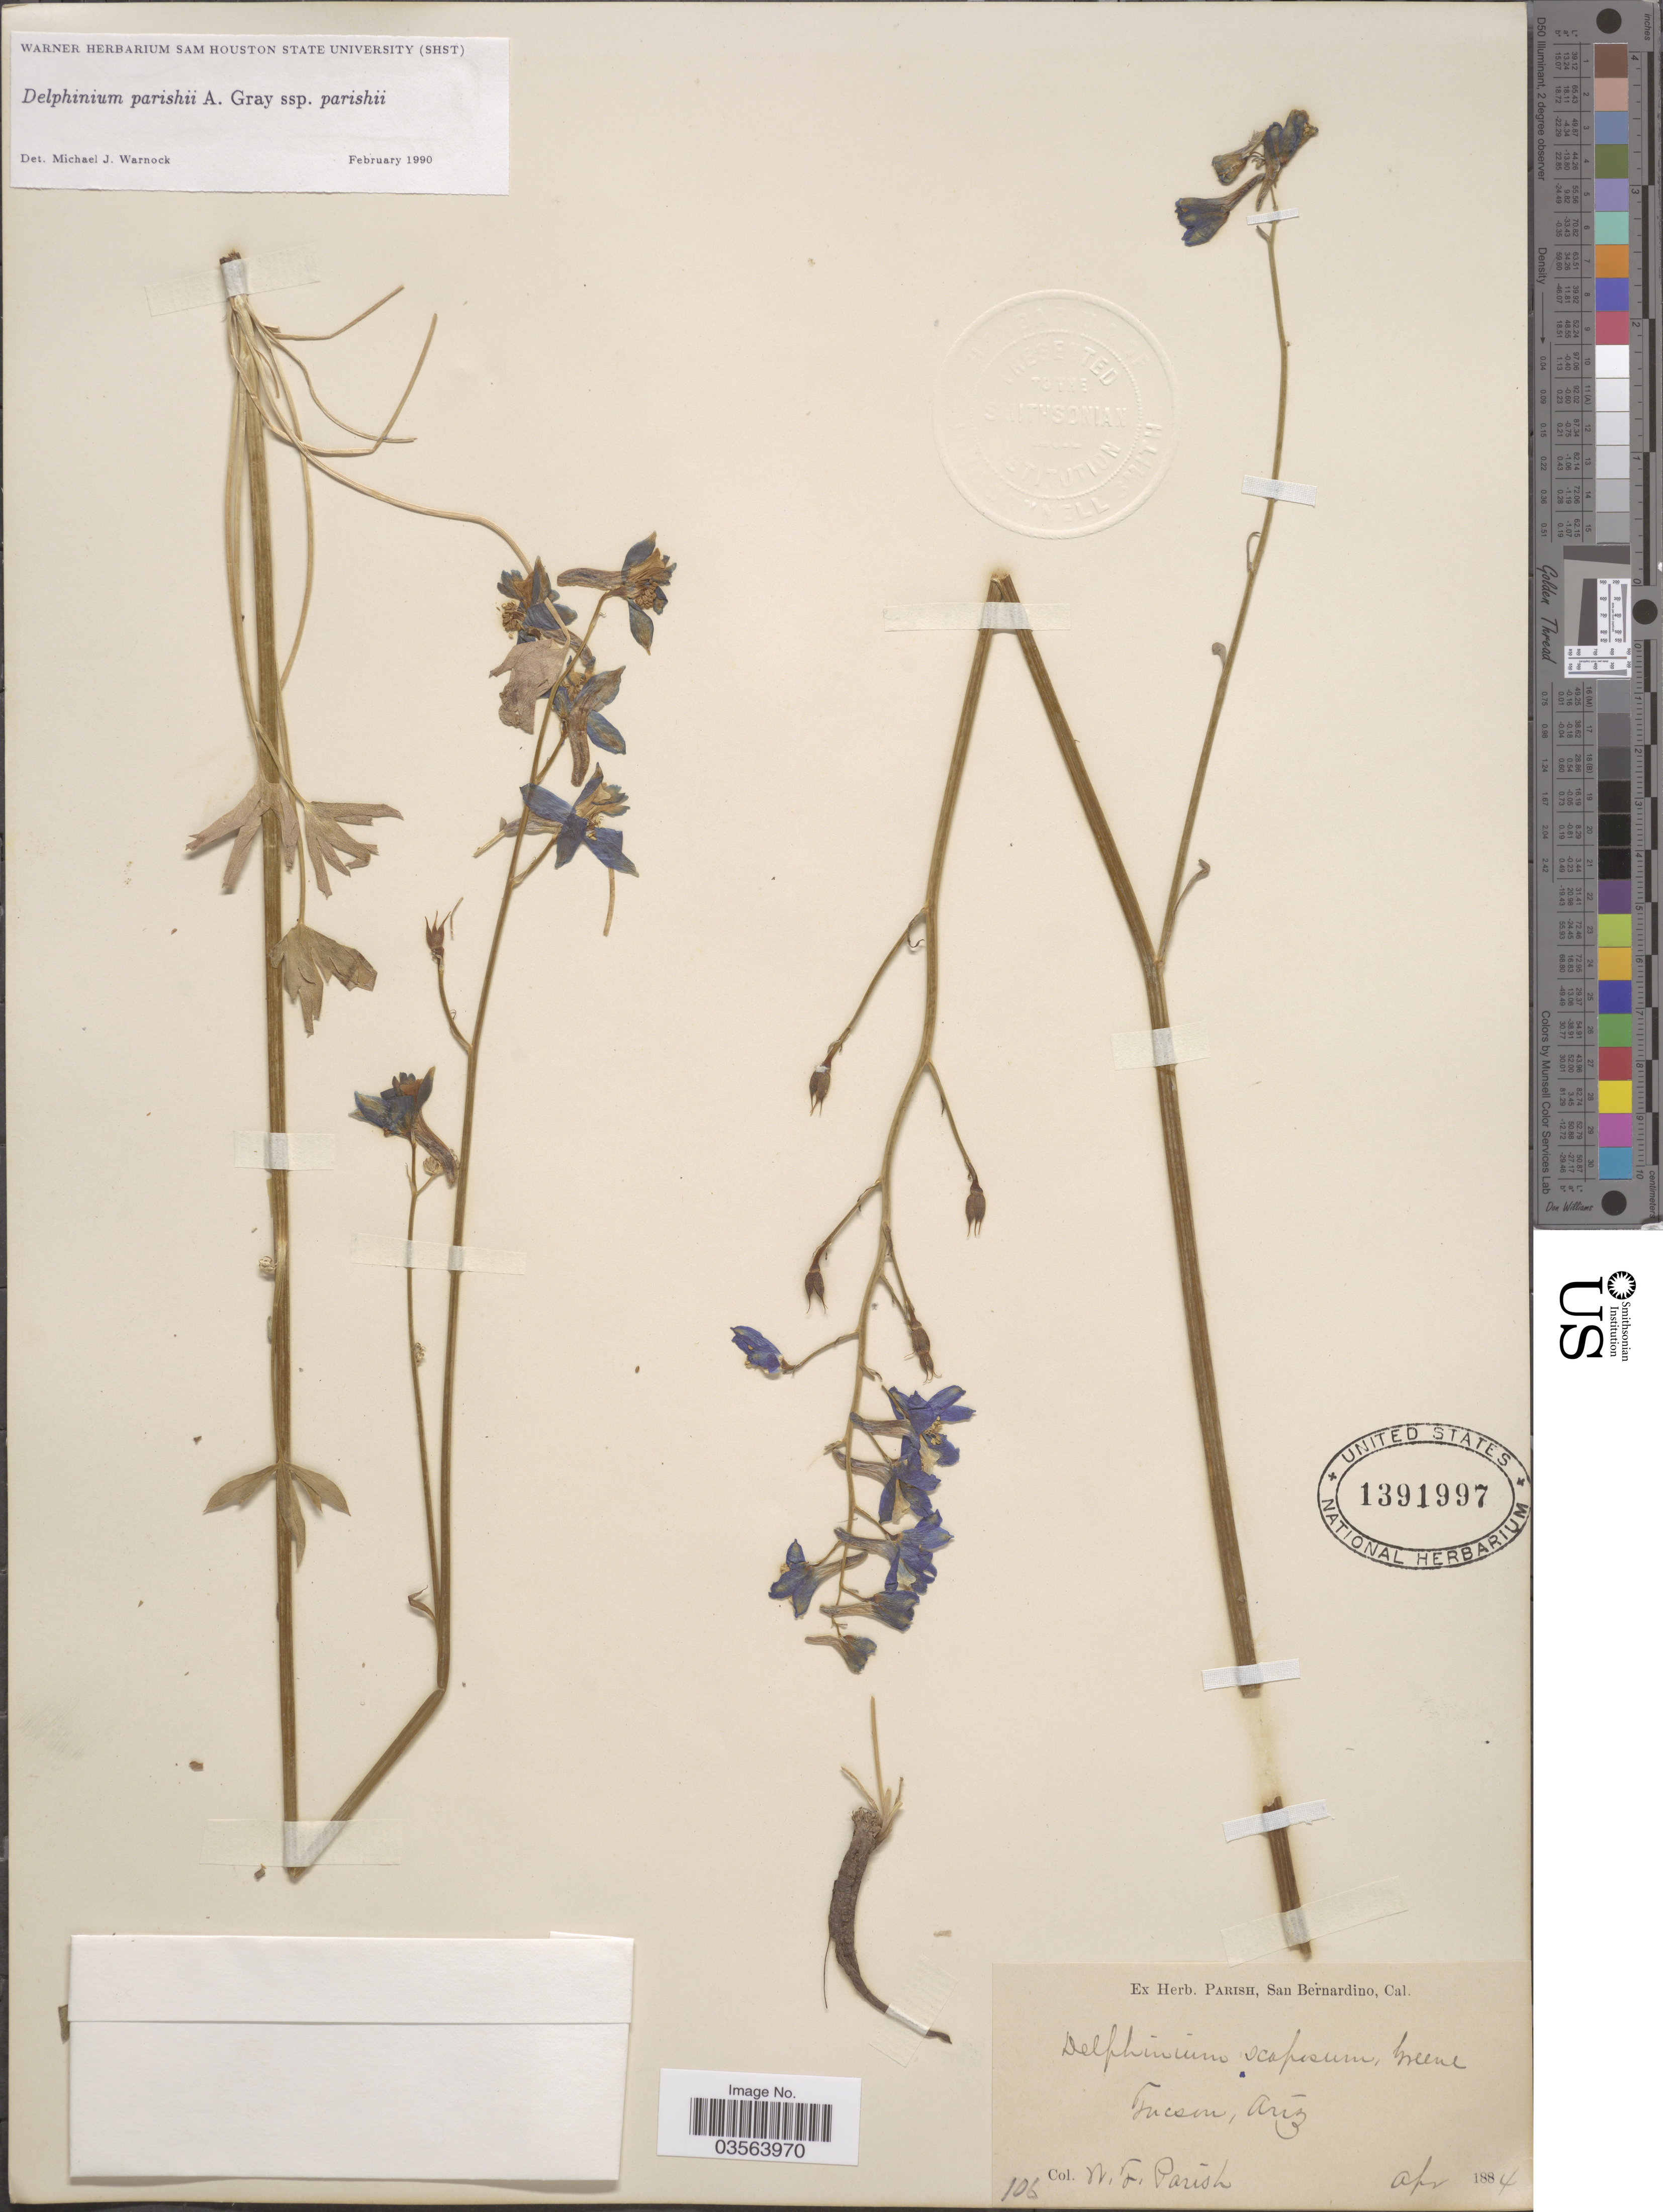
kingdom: Plantae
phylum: Tracheophyta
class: Magnoliopsida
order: Ranunculales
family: Ranunculaceae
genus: Delphinium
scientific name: Delphinium parishii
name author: A. Gray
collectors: W. F. Parish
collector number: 106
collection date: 1884-04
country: United States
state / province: Arizona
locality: Tucson.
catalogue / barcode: US 1391997